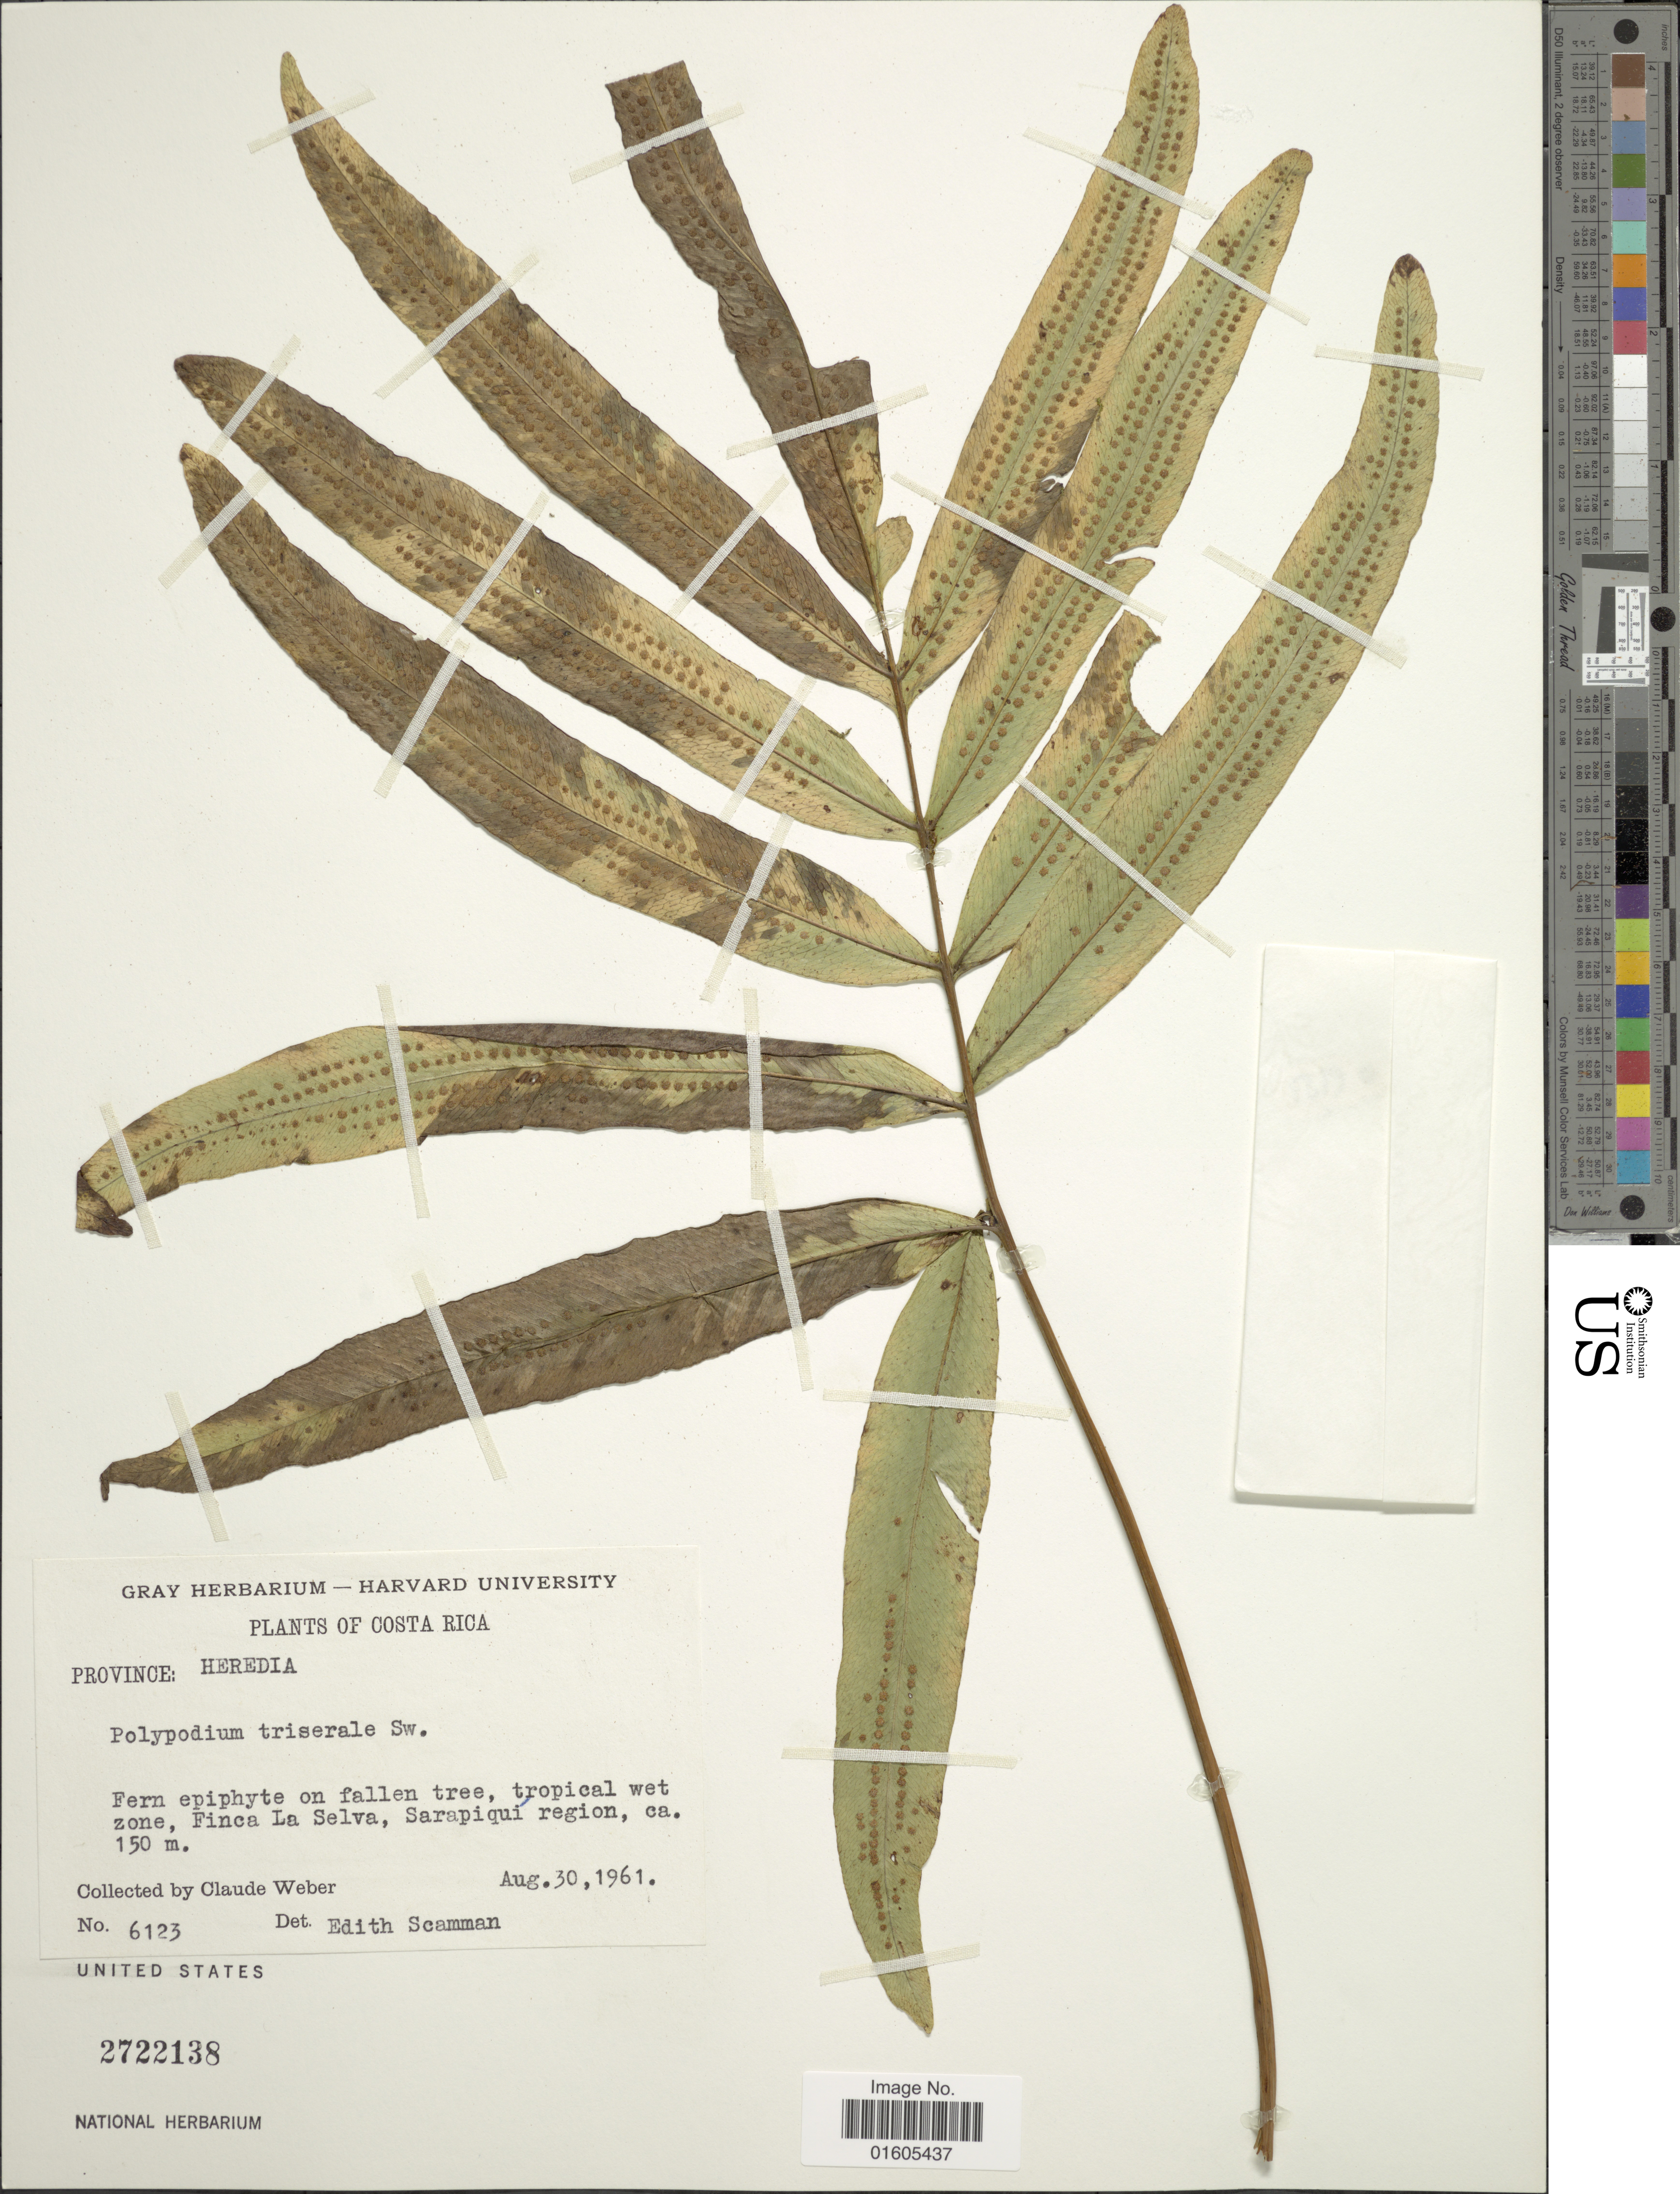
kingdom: Plantae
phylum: Tracheophyta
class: Polypodiopsida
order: Polypodiales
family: Polypodiaceae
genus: Serpocaulon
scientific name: Serpocaulon triseriale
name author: (Sw.) A.R. Sm.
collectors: C. Weber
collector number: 6123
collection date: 1961-08-30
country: Costa Rica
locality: Tropical wet zone, Finca La Selva, Sarapiqui region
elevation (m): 150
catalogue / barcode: US 2722138